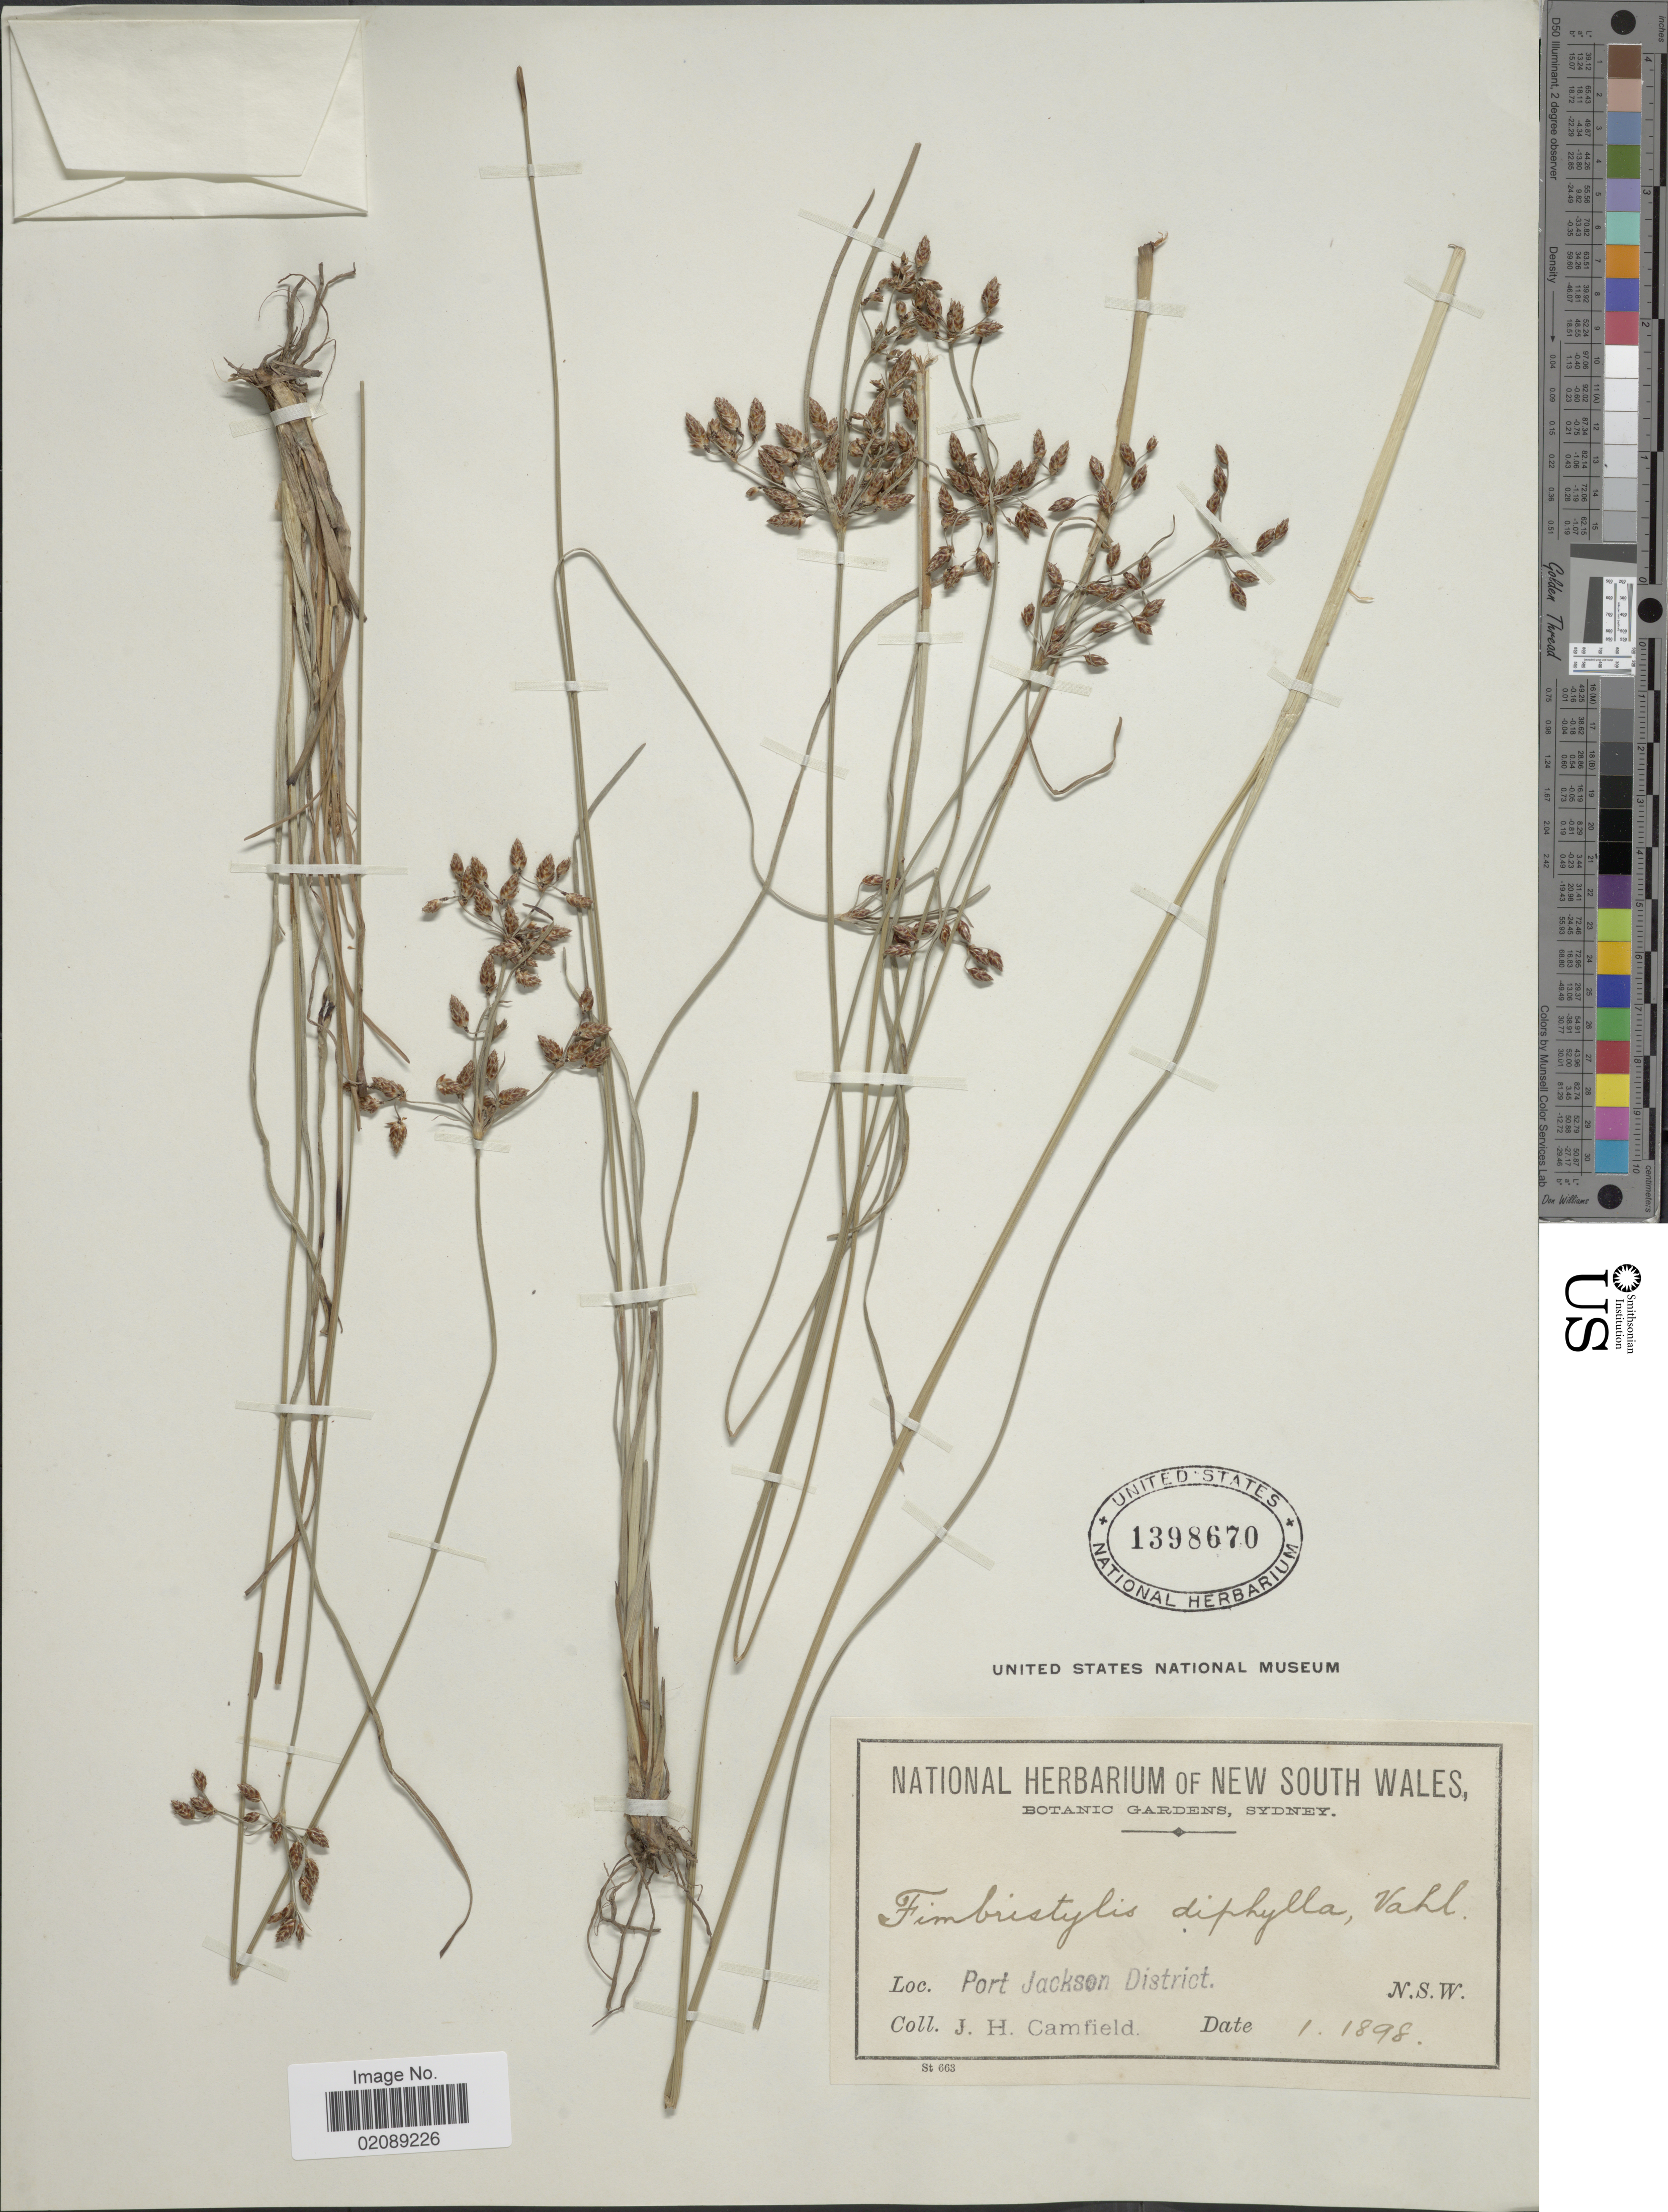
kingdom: Plantae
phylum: Tracheophyta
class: Liliopsida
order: Poales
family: Cyperaceae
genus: Fimbristylis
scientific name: Fimbristylis dichotoma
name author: (L.) Vahl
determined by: Strong, Mark T., (BOT), Smithsonian Institution - National Museum of Natural History (UNITED STATES)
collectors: J. Camfield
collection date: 1898-01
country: Australia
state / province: New South Wales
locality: Port Jackson District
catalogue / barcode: US 1398670